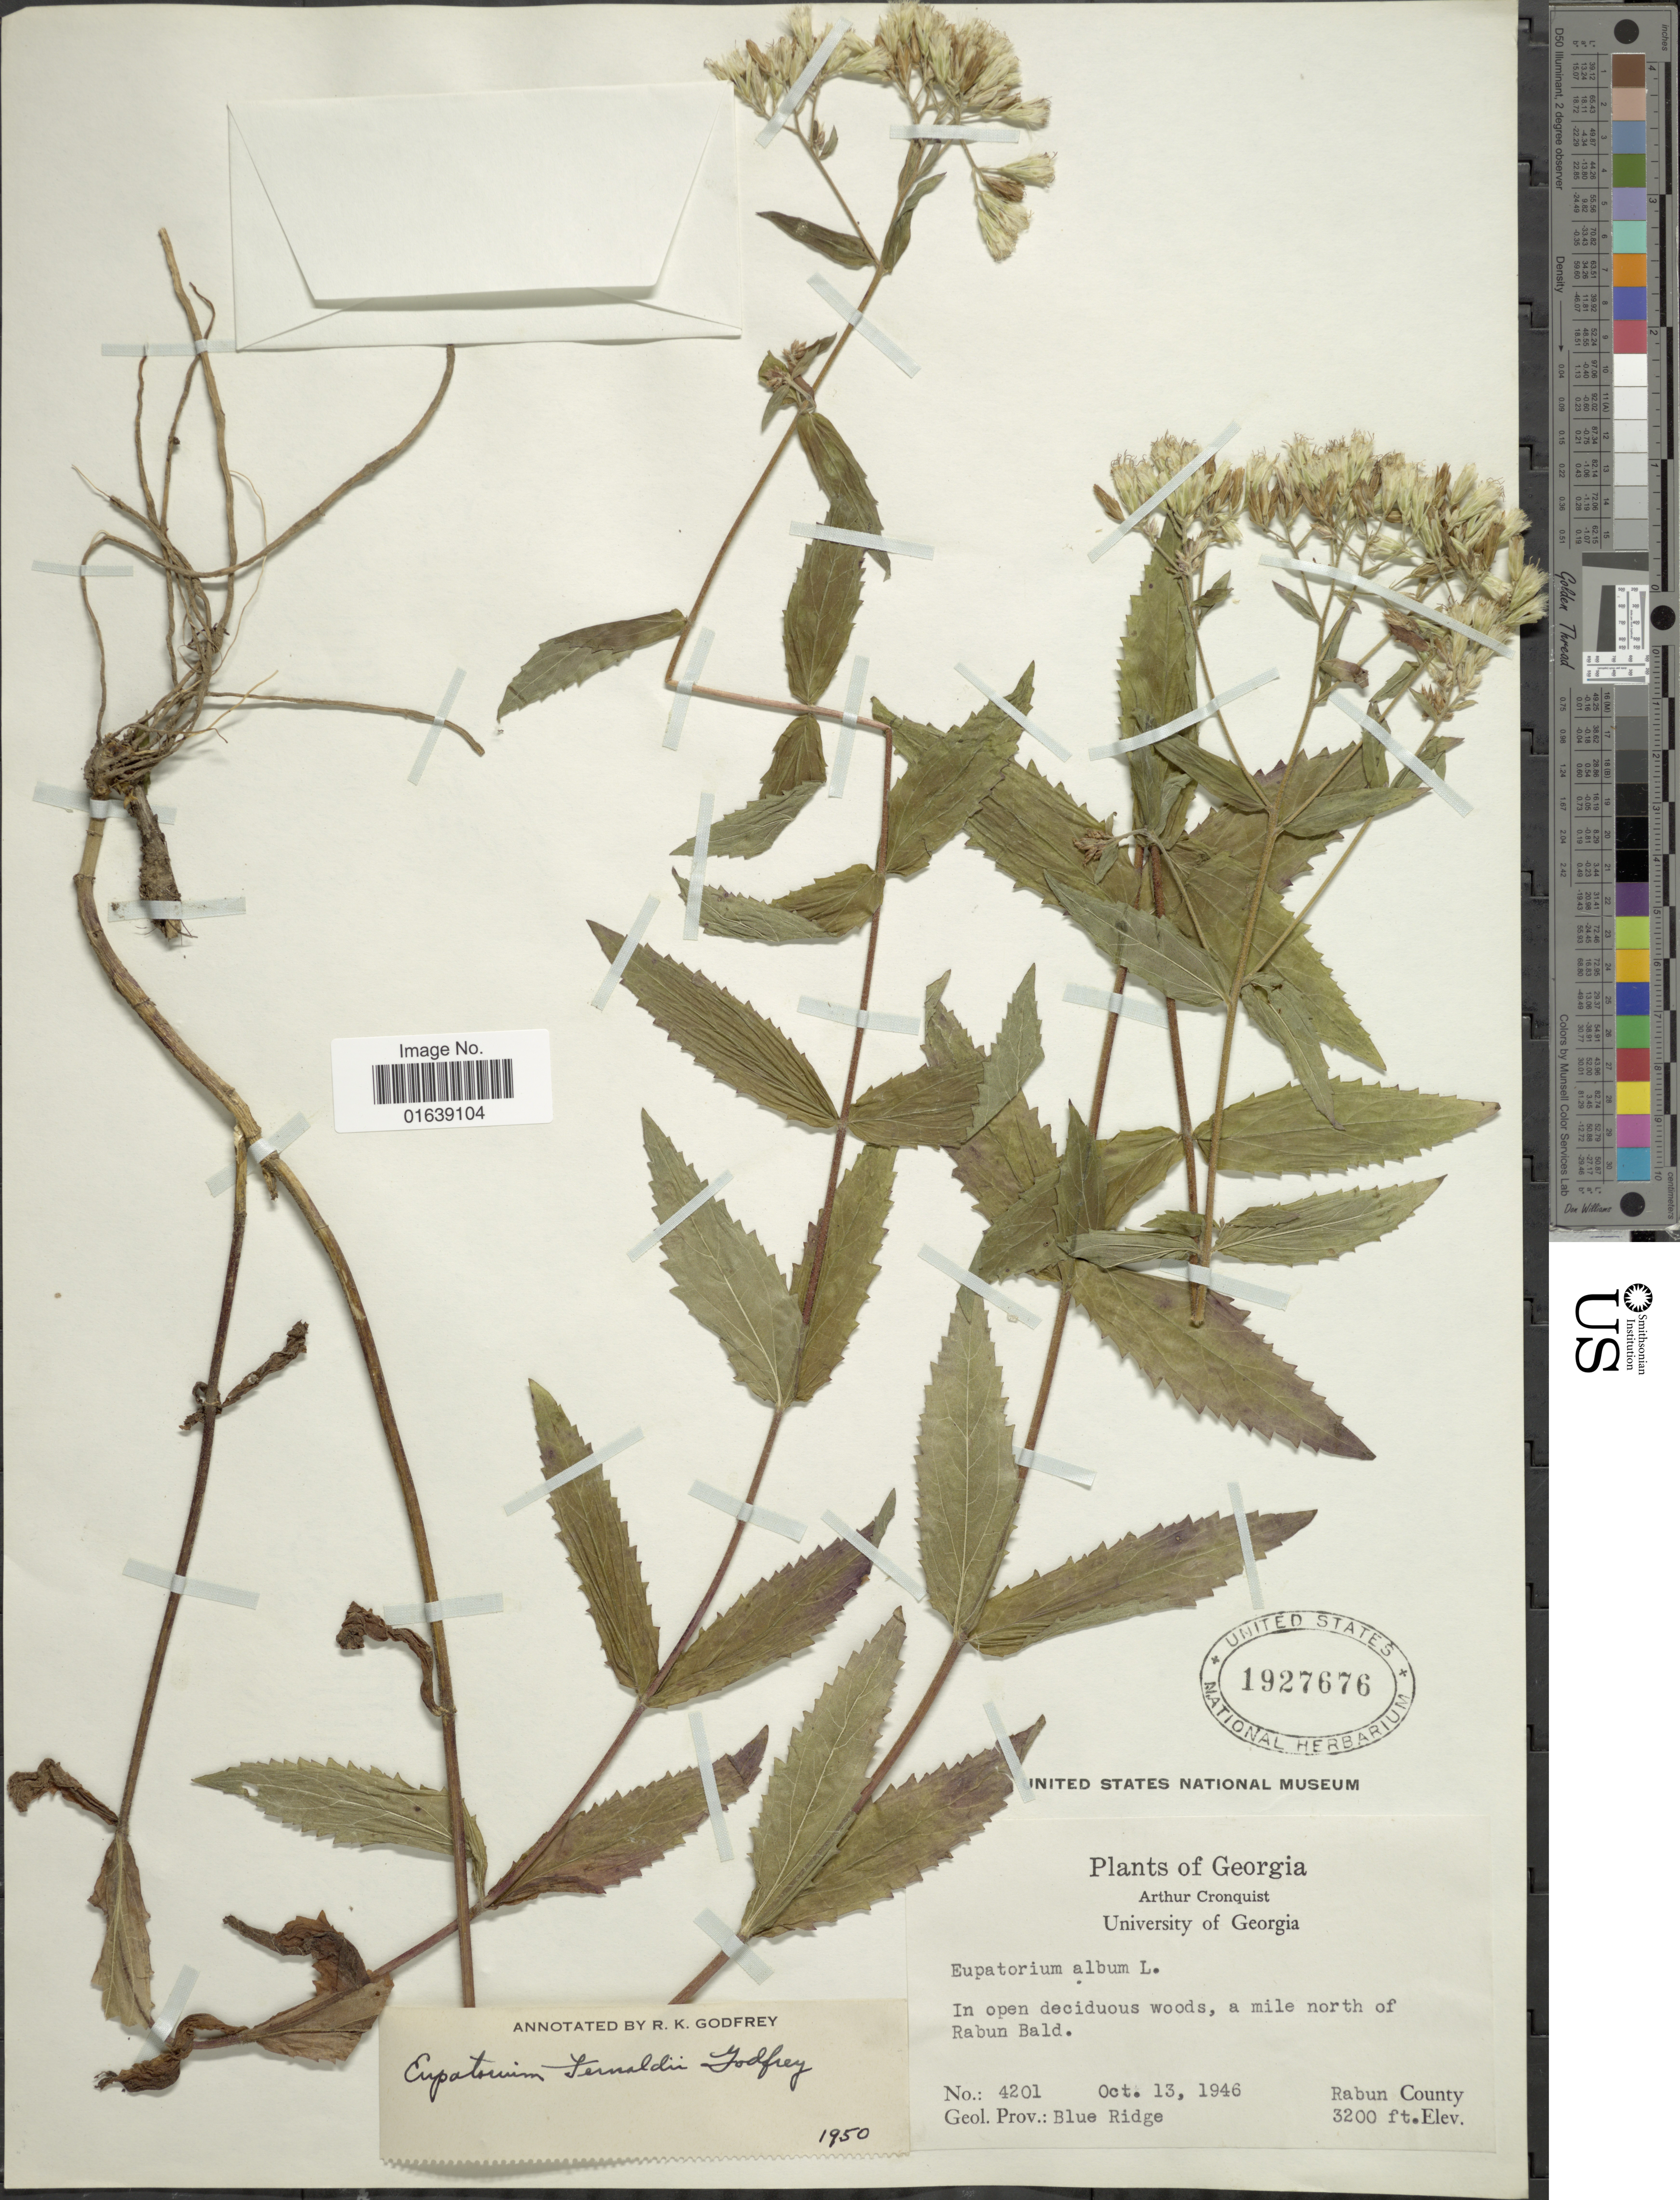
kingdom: Plantae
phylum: Tracheophyta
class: Magnoliopsida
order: Asterales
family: Asteraceae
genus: Eupatorium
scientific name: Eupatorium fernaldii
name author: R.K. Godfrey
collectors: A. J. Cronquist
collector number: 4201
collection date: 1946-10-13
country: United States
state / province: Georgia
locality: Georgia. In open deciduous woods, a mile north of Rabun Bald. Rabun County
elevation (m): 975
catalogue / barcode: US 1927676